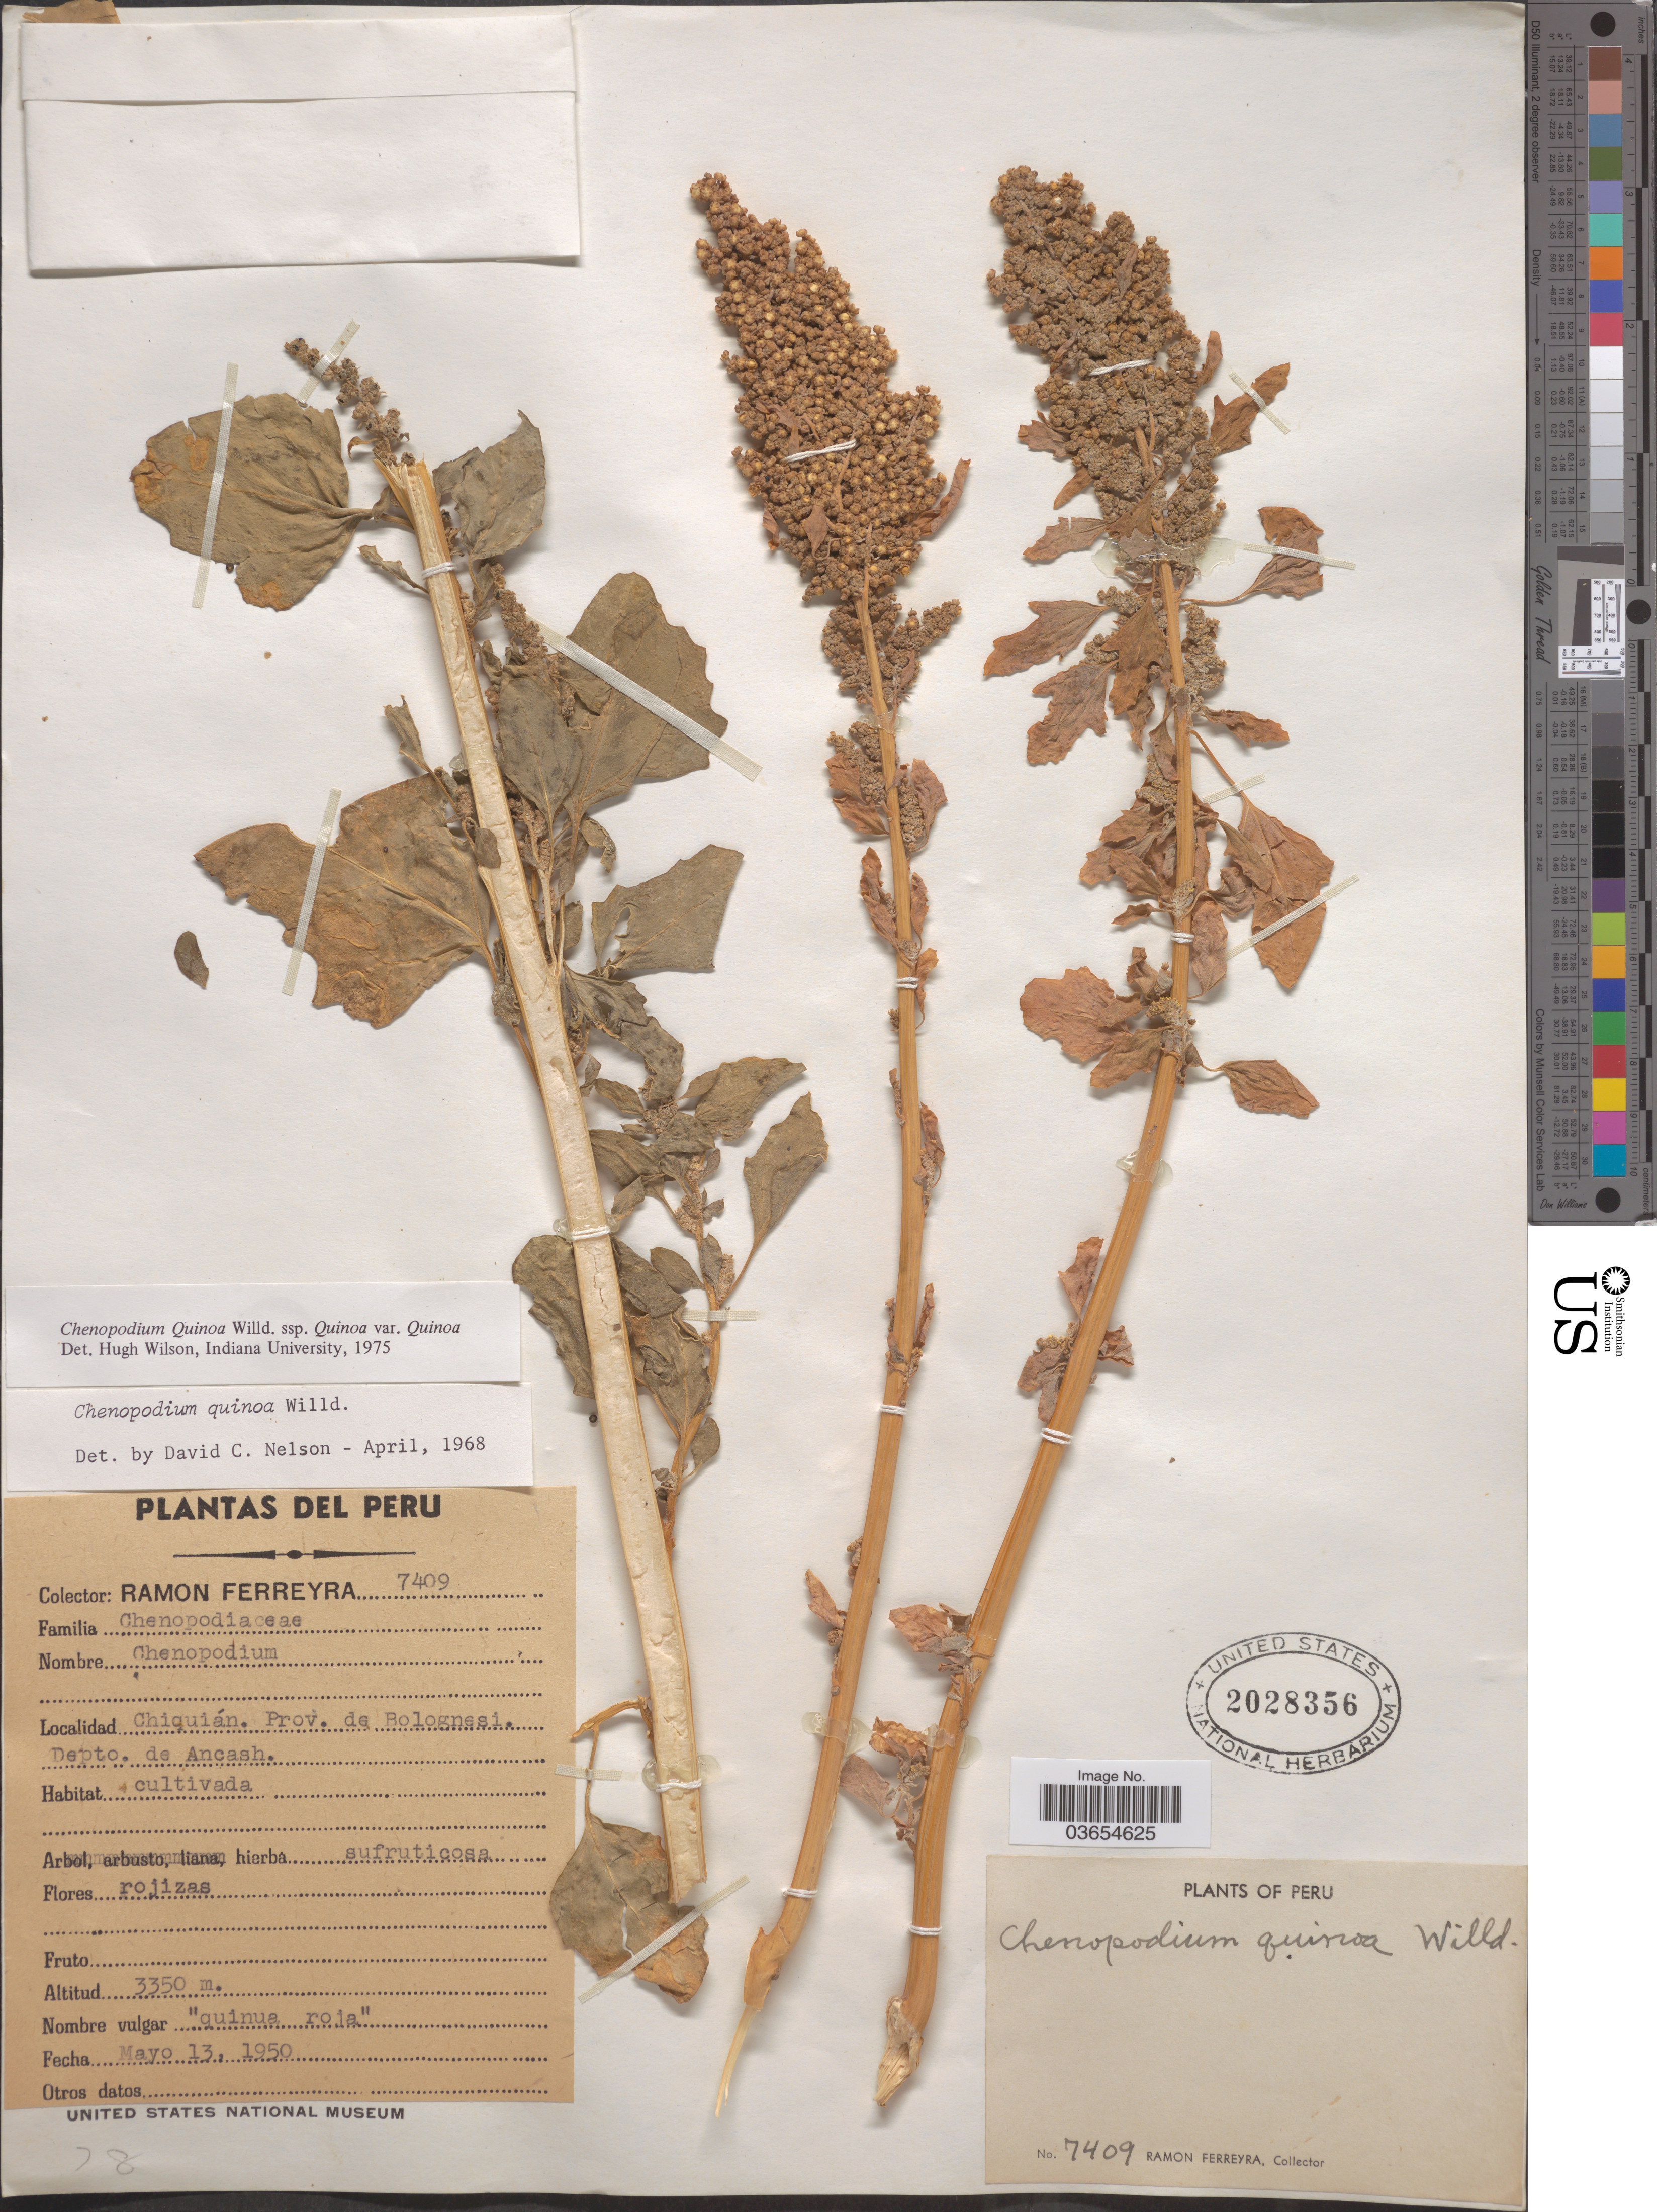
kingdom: Plantae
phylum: Tracheophyta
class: Magnoliopsida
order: Caryophyllales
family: Amaranthaceae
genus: Chenopodium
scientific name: Chenopodium quinoa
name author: Willd.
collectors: R. A. Ferreyra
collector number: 7409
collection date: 1950-05-13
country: Peru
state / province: Ancash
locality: Chiquián. Prov. de Bolognesi. Depto. de Ancash.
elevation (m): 3350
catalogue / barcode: US 2028356